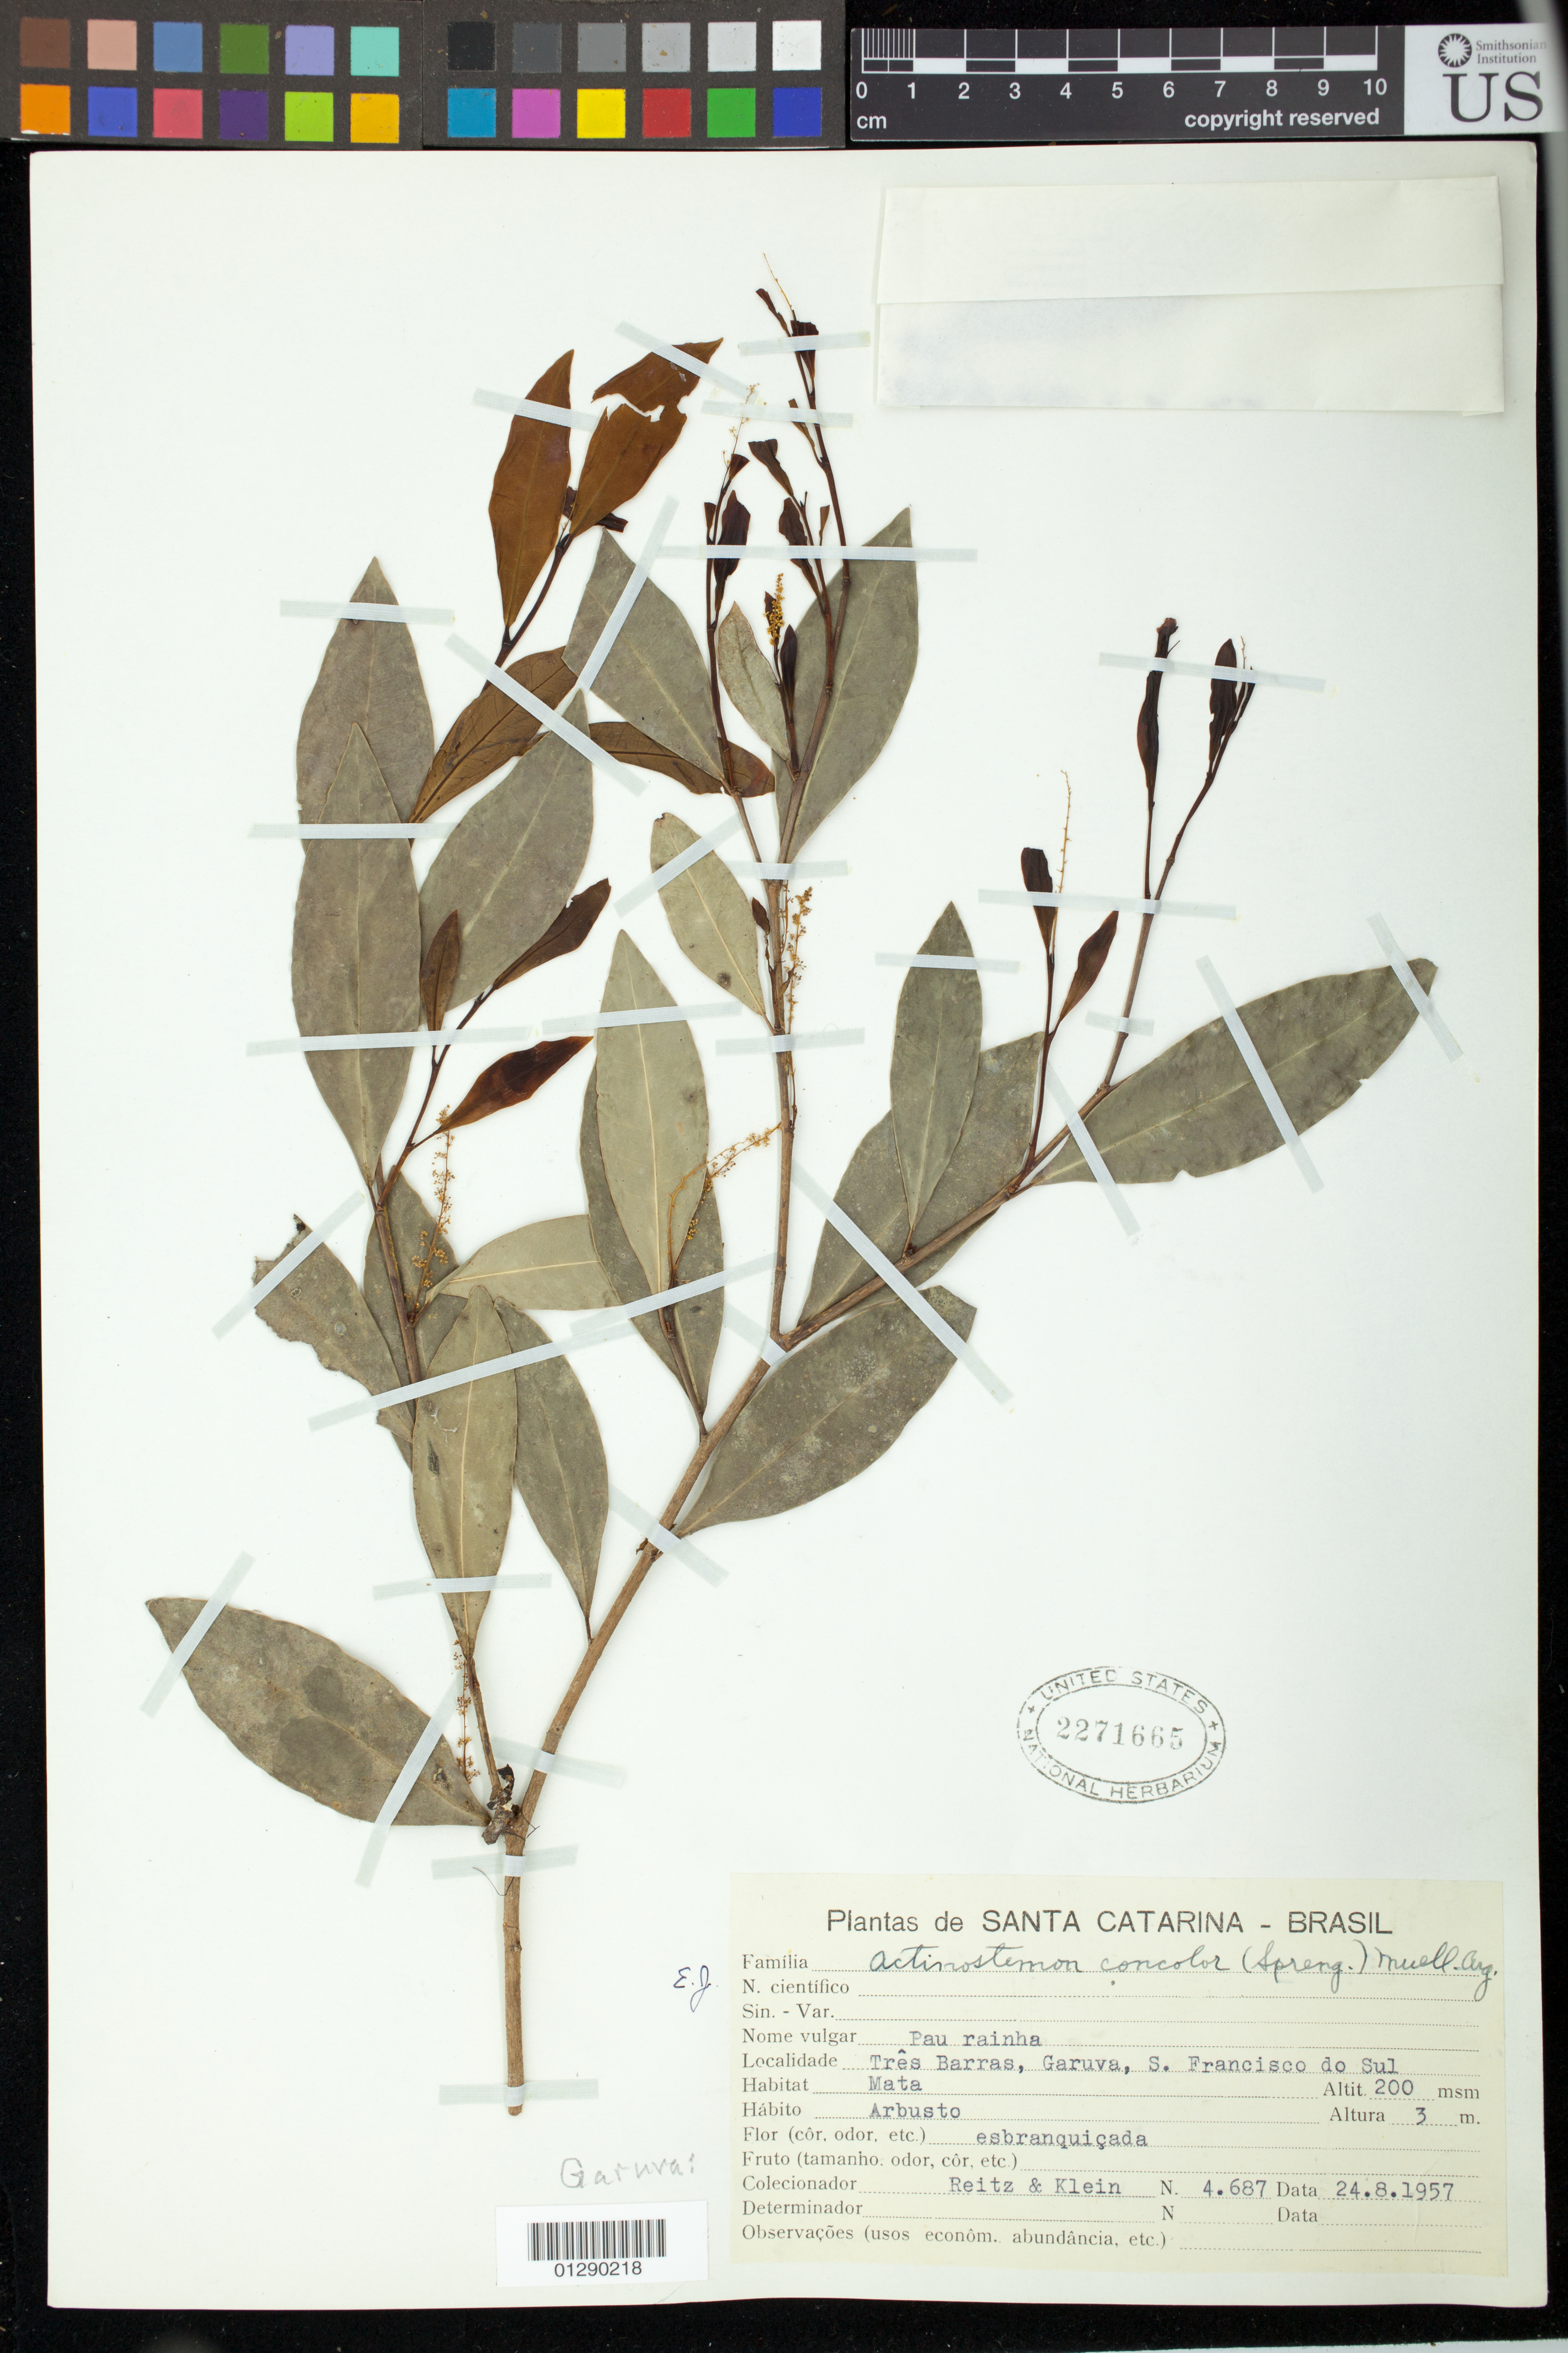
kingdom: Plantae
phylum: Tracheophyta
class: Magnoliopsida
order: Malpighiales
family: Euphorbiaceae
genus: Actinostemon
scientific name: Actinostemon concolor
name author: (Spreng.) Müll. Arg.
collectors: R. Reitz & Klein, --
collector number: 4687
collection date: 1957-08-24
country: Brazil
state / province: Santa Catarina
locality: Três Barras, Garuva, Sao Francisco do Sul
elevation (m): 200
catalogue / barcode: US 2271665